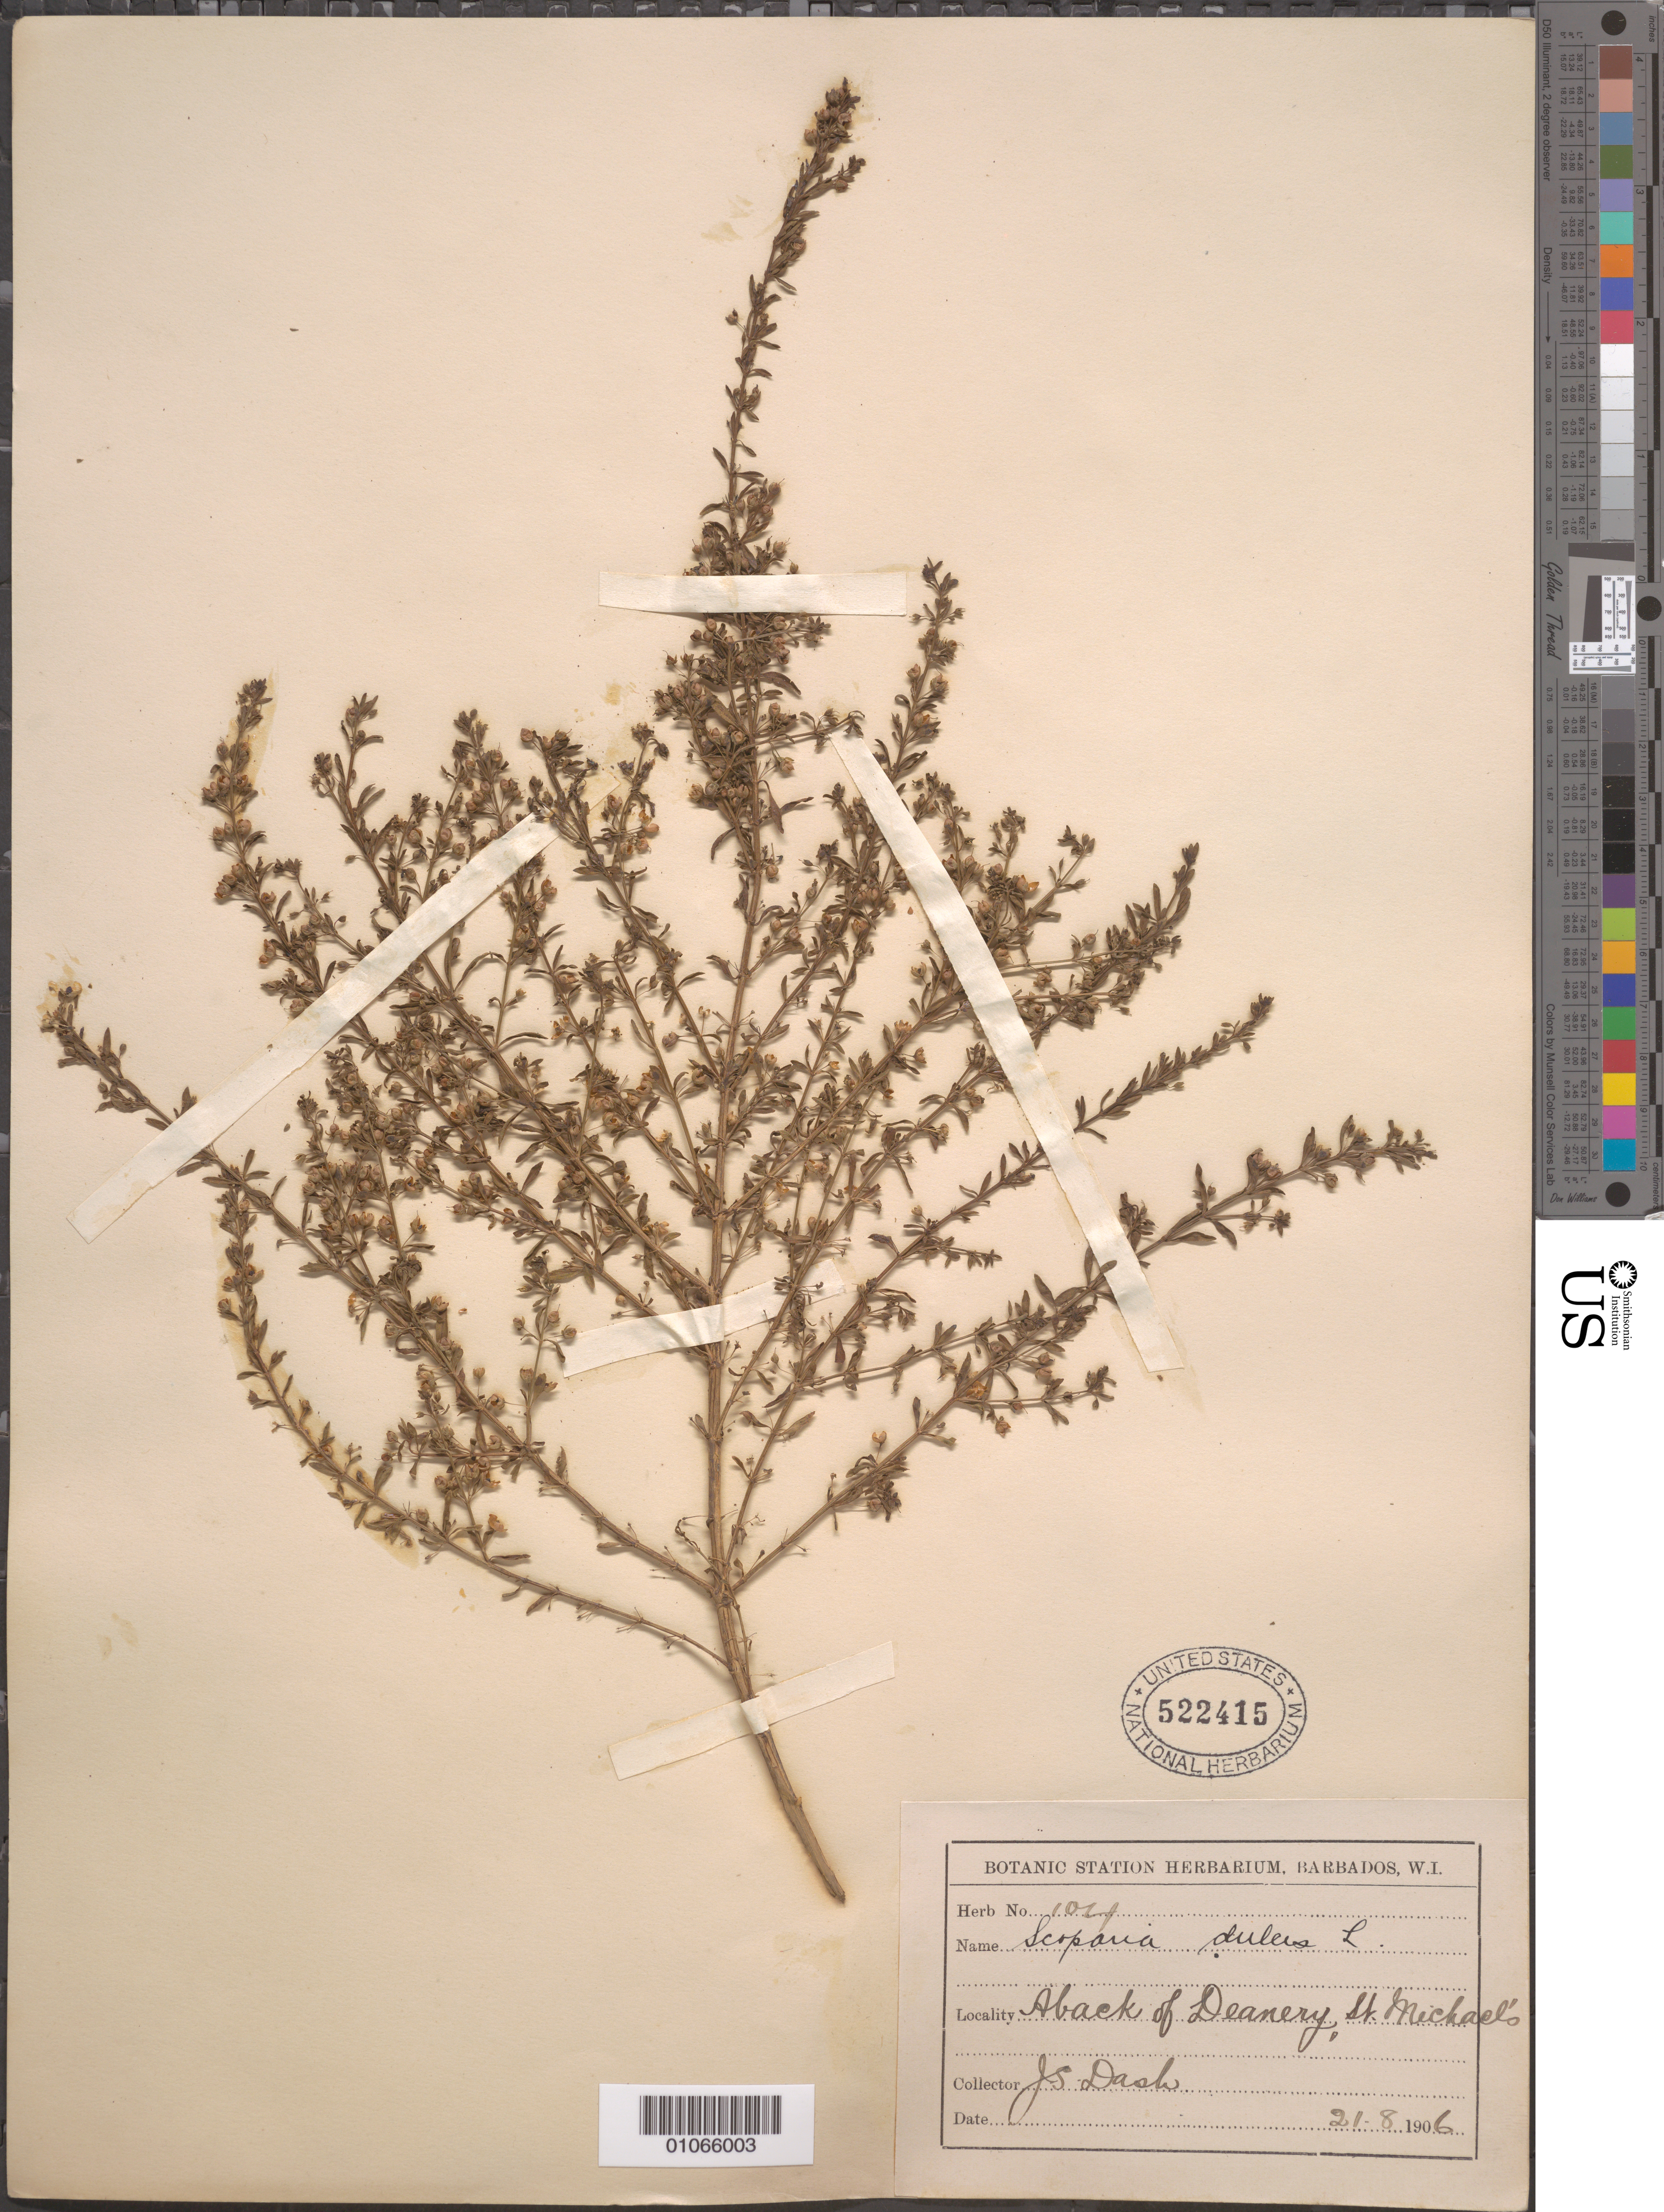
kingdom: Plantae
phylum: Tracheophyta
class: Magnoliopsida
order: Lamiales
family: Plantaginaceae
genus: Scoparia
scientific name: Scoparia dulcis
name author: L.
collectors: J. Dash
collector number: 1021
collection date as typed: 21 Aug 1906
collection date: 1906-08-21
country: Barbados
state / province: Saint Michael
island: Barbados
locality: Aback of Deanery, St. Michaels.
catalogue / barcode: US 522415